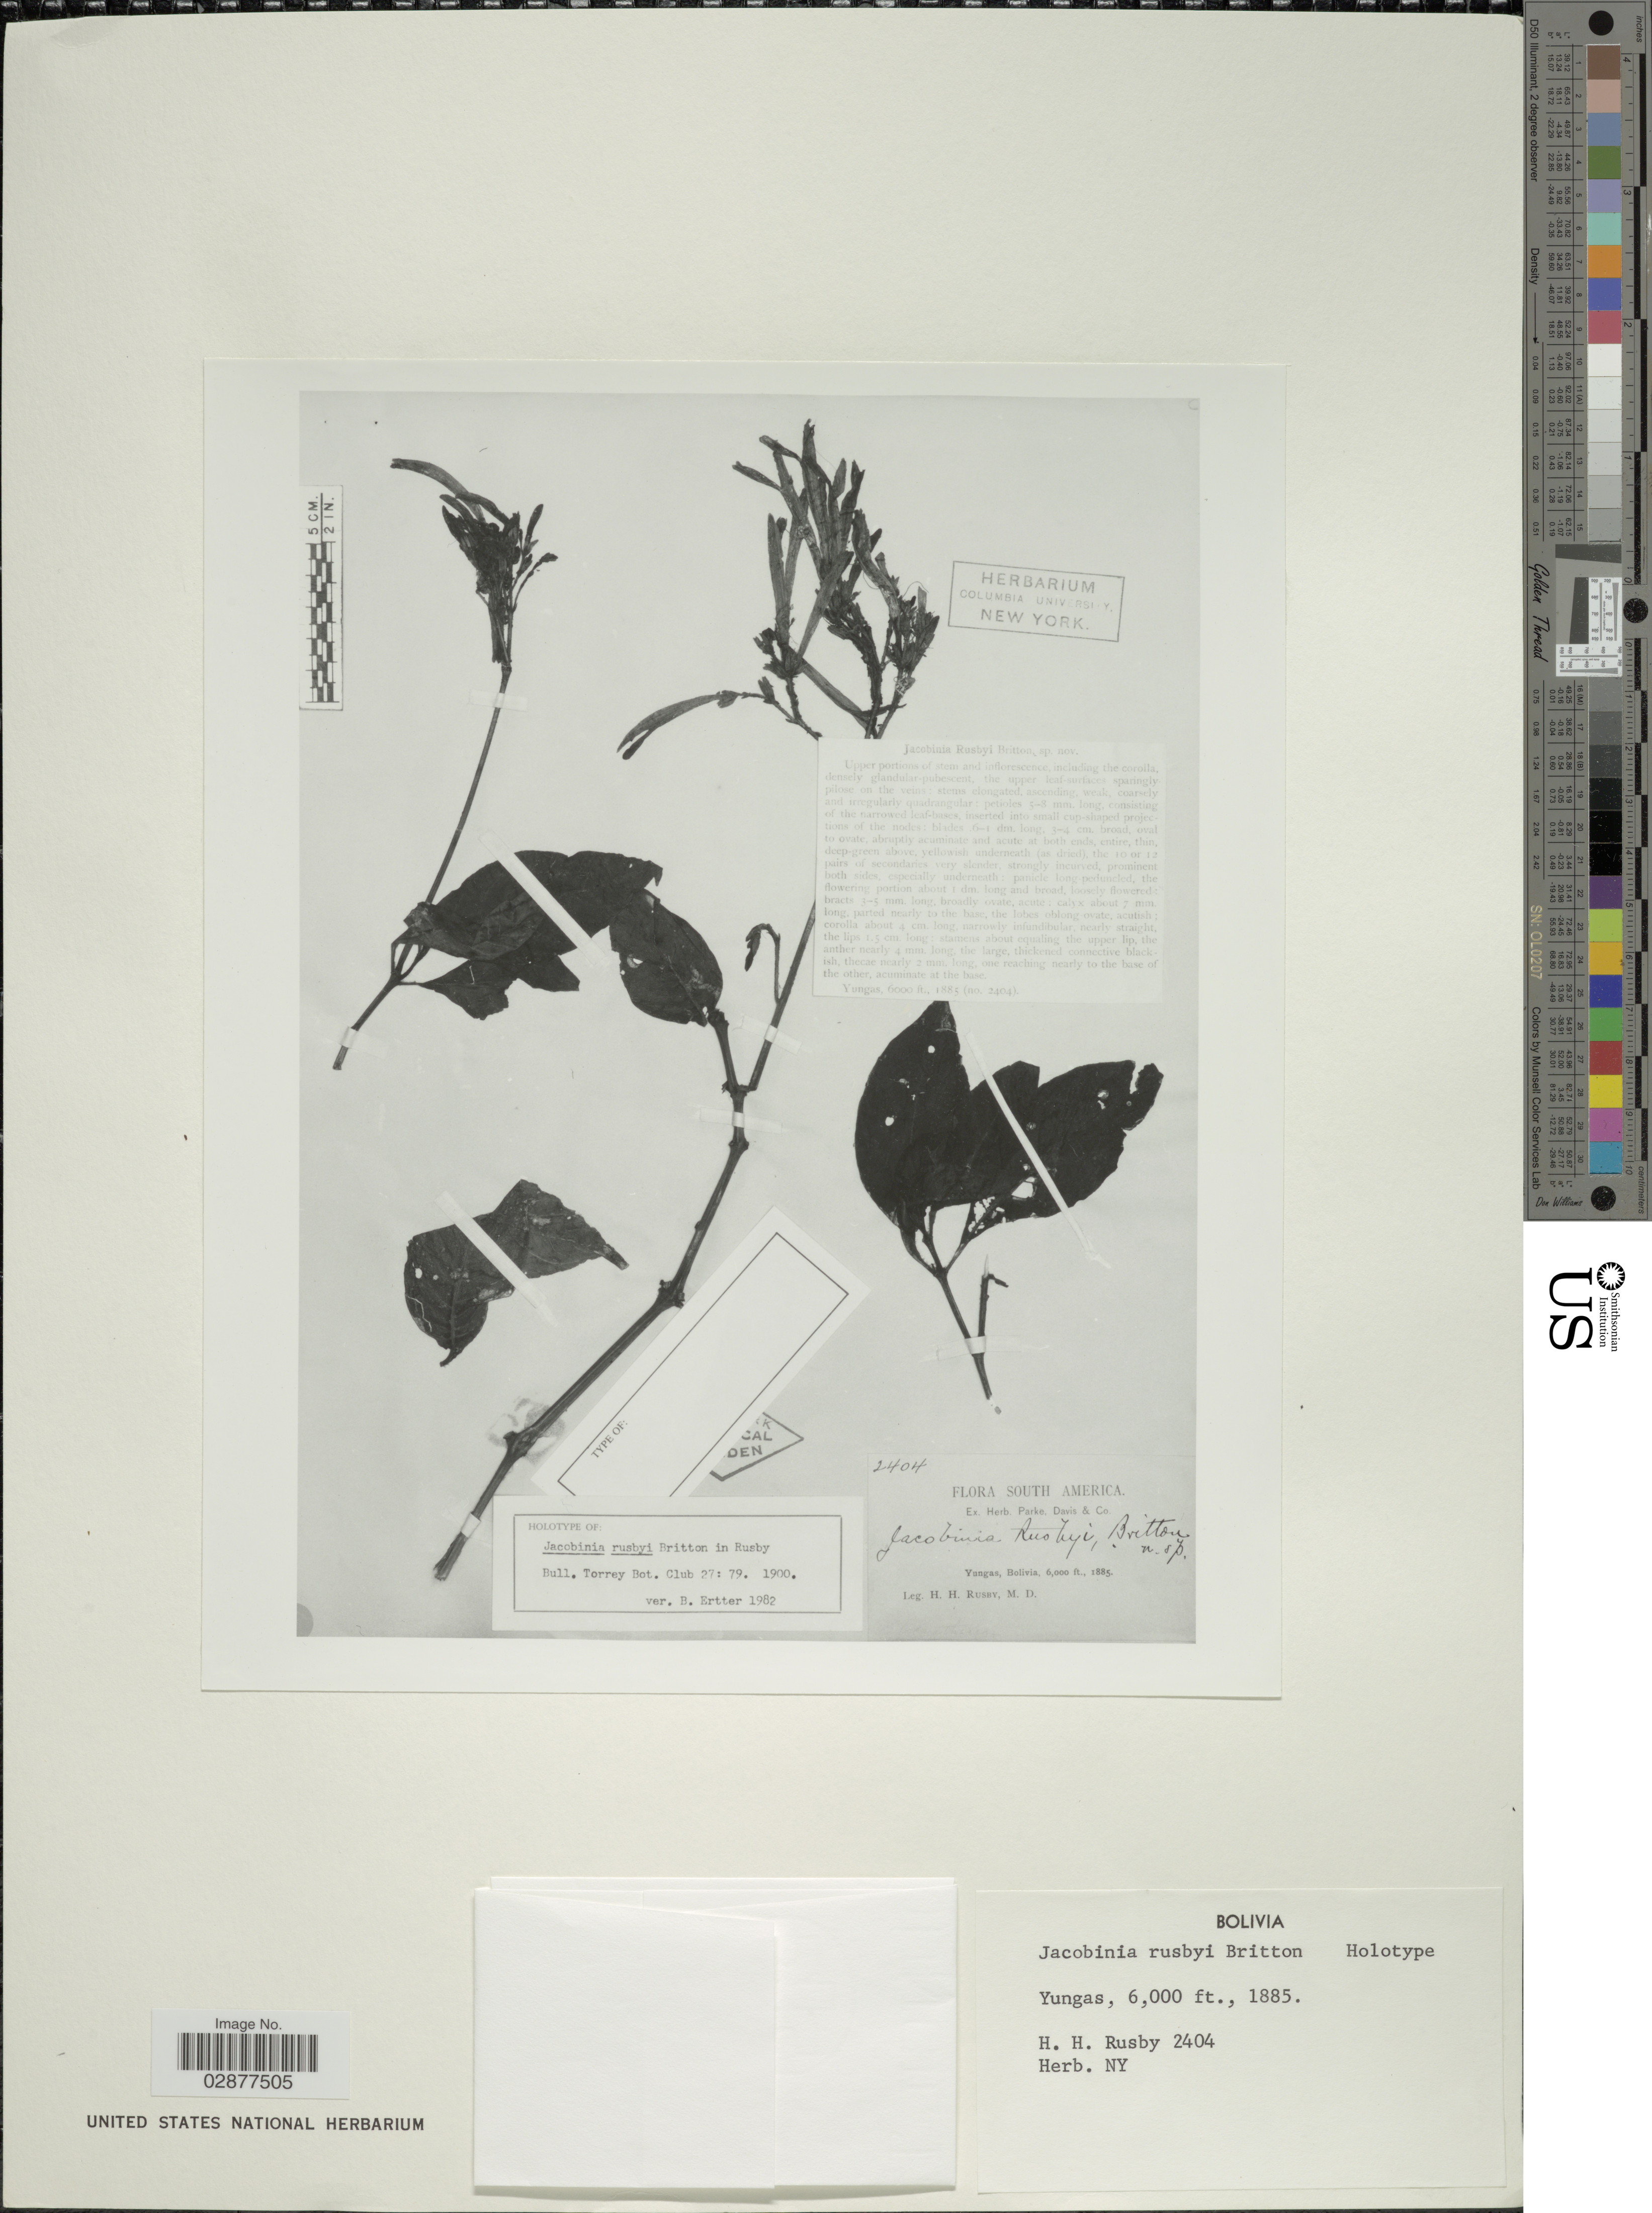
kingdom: Plantae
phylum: Tracheophyta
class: Magnoliopsida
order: Lamiales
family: Acanthaceae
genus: Justicia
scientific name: Justicia boliviensis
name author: (Bremek.) V.A.W. Graham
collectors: H. H. Rusby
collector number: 2404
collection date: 1885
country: Bolivia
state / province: La Paz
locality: Yungas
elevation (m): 1829